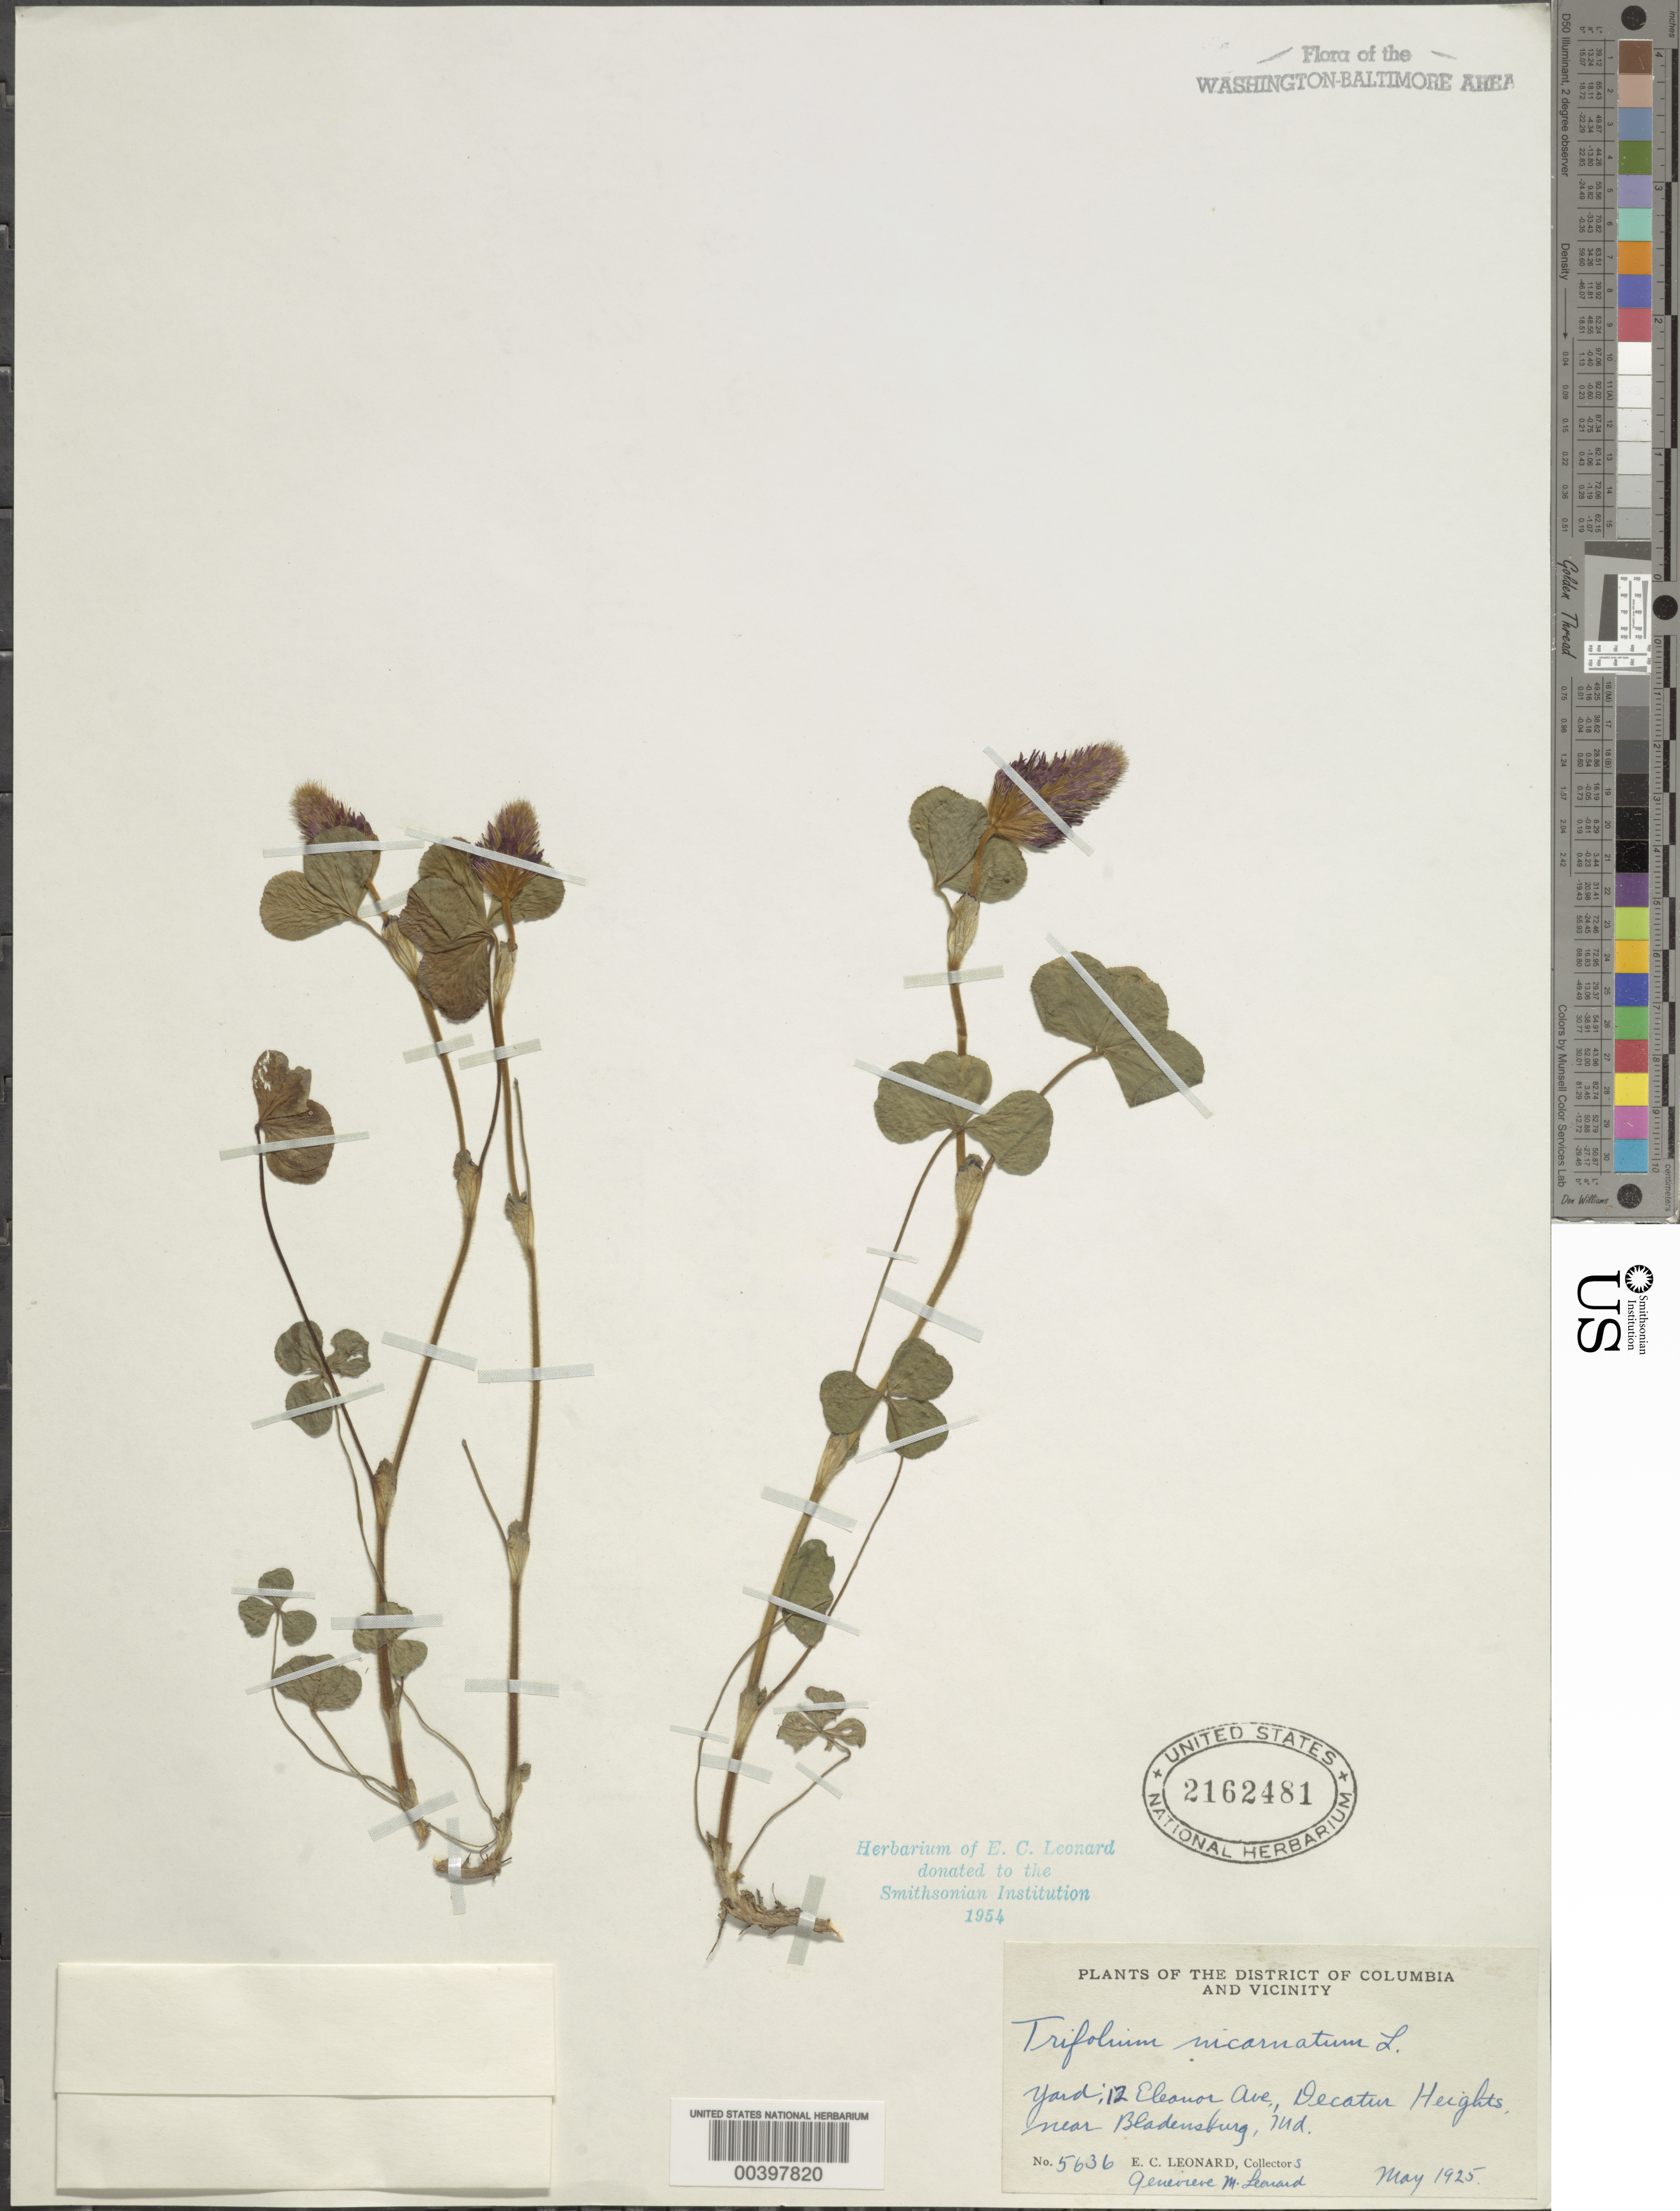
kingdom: Plantae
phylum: Tracheophyta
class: Magnoliopsida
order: Fabales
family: Fabaceae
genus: Trifolium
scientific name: Trifolium incarnatum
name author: L.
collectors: E. C. Leonard & G. M. Leonard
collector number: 5636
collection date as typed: May 1925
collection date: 1925-05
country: United States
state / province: Maryland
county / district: Prince George's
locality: Decatur Heights, Bladensburg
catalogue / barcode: US 2162481